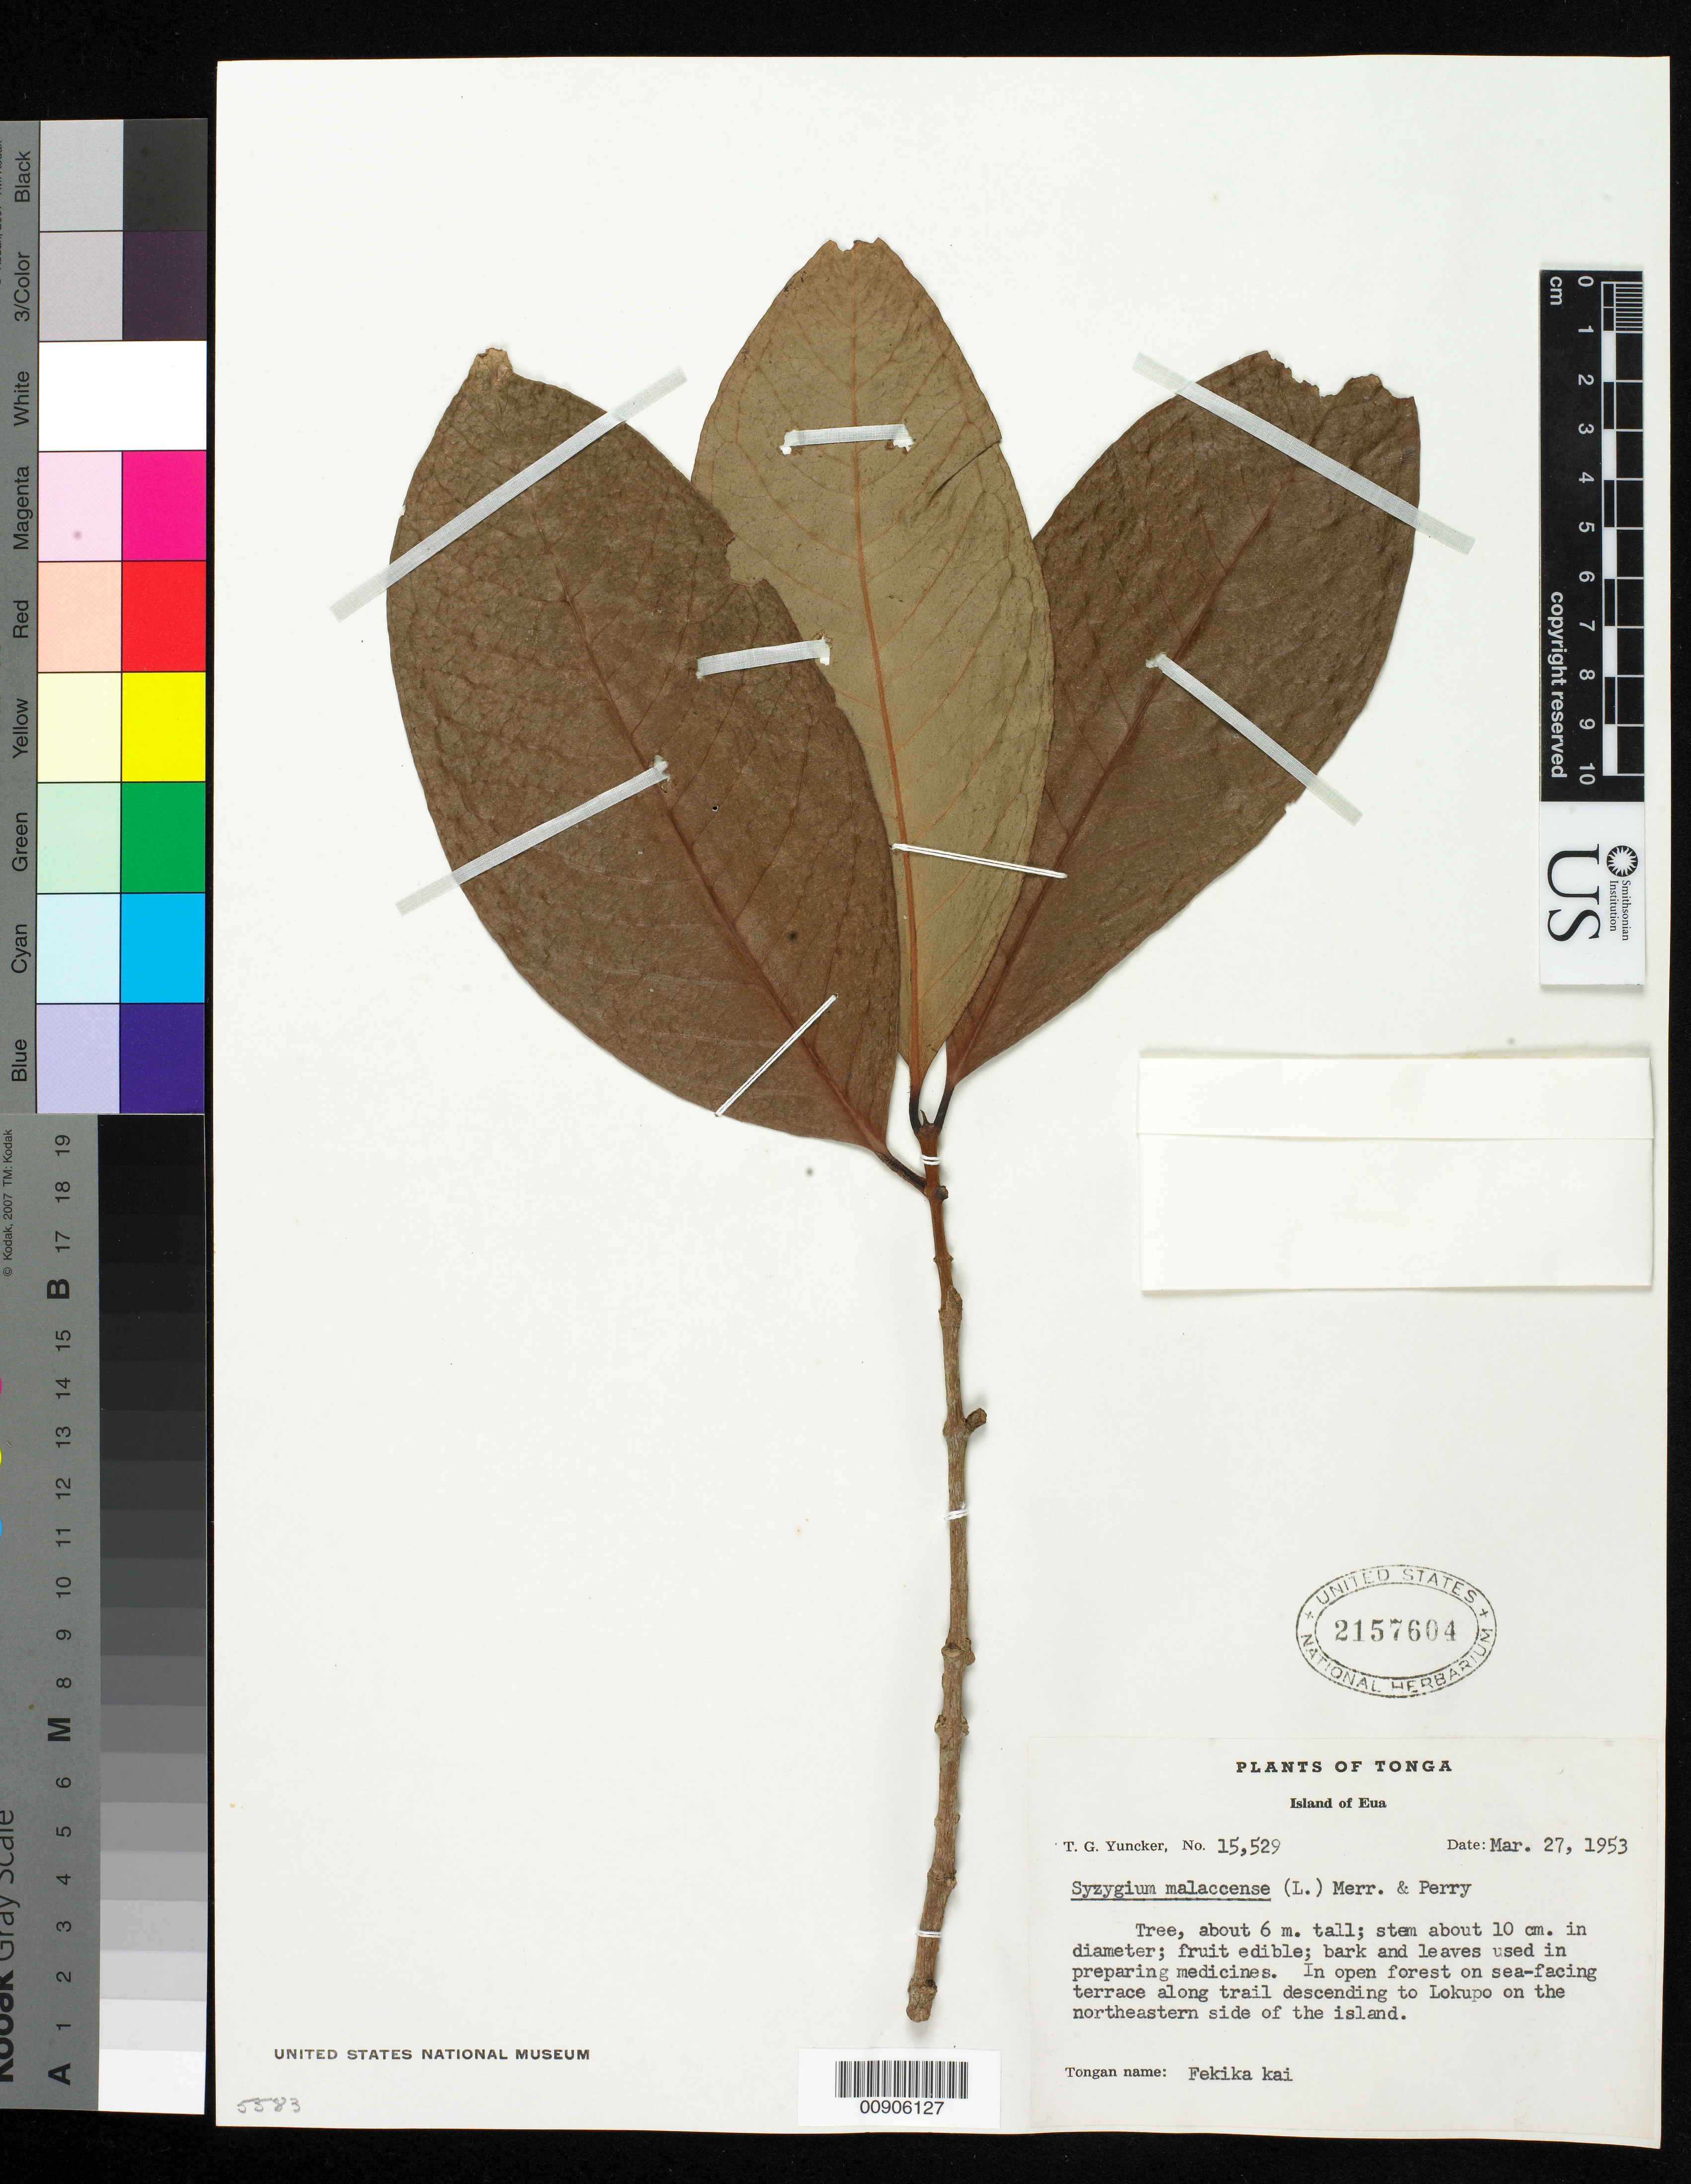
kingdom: Plantae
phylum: Tracheophyta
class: Magnoliopsida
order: Myrtales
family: Myrtaceae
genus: Syzygium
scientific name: Syzygium malaccense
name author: (L.) Merr. & L.M. Perry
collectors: T. G. Yuncker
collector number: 15529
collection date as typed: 27 Mar 1953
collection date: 1953-03-27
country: Tonga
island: Eua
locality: In open forest in sea-facing terrace along trail descending to Lokupo on the northeastern side of the island.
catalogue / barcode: US 2157604